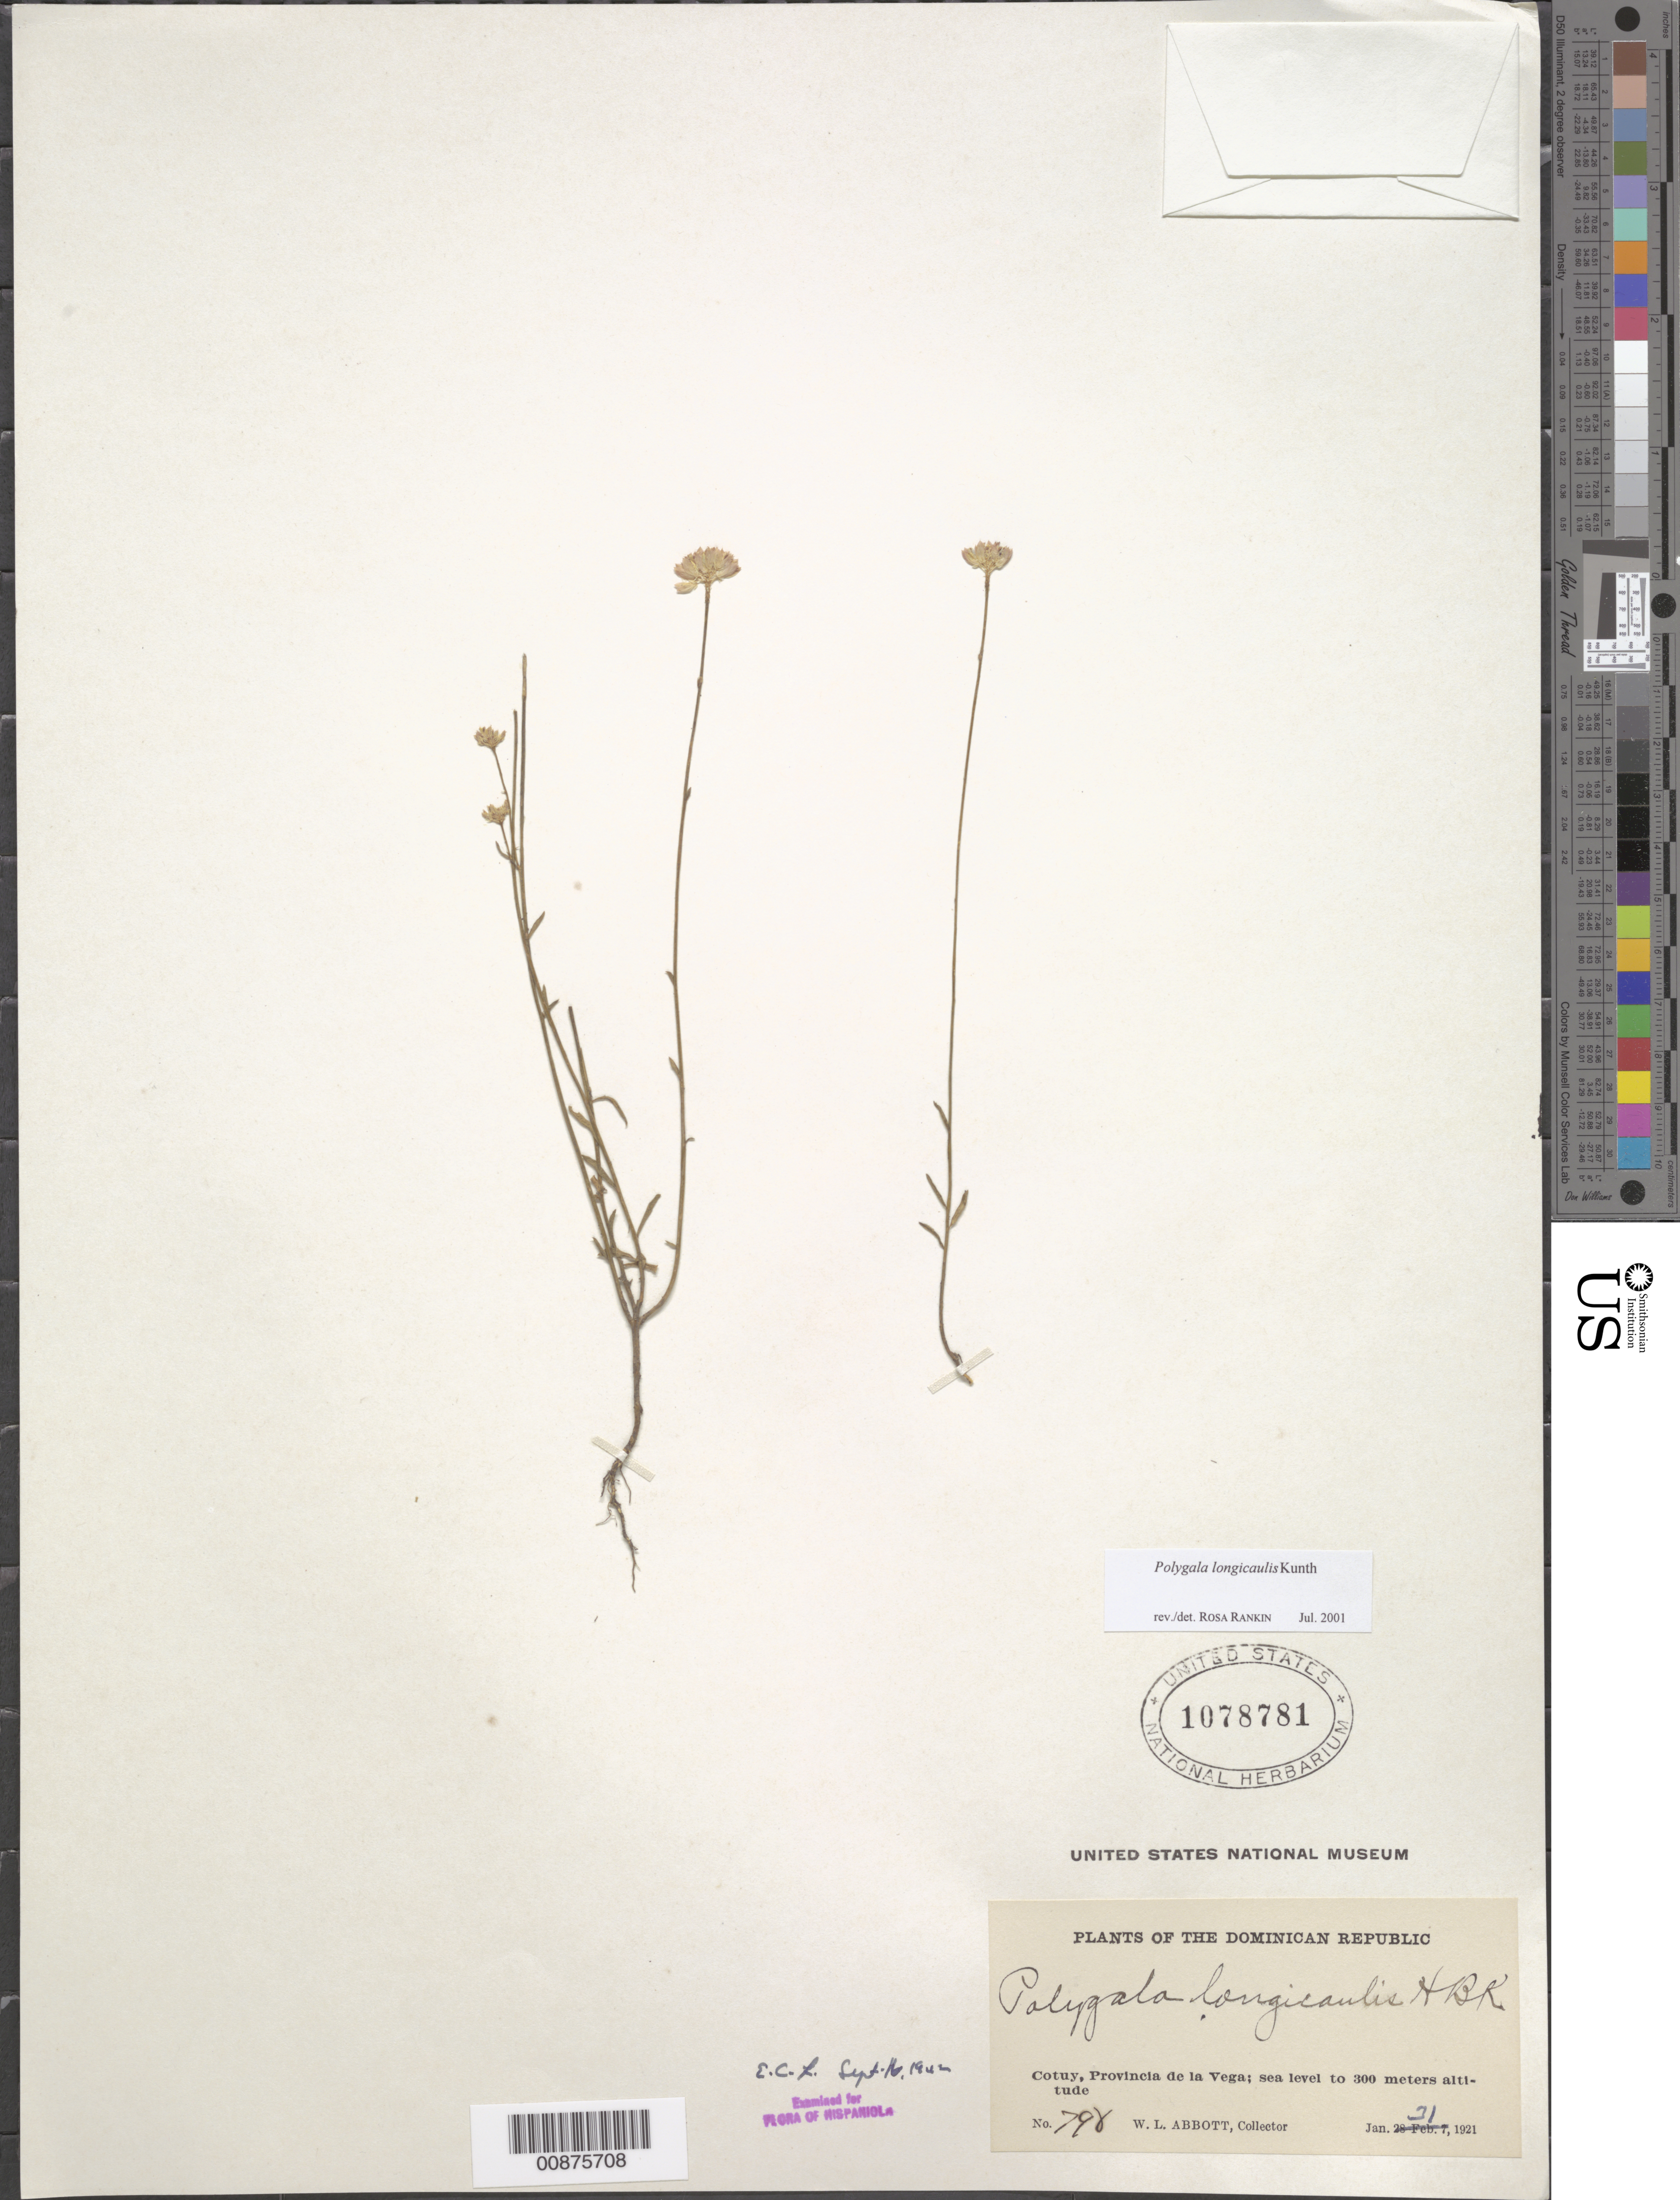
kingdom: Plantae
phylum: Tracheophyta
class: Magnoliopsida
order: Fabales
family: Polygalaceae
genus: Polygala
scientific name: Polygala longicaulis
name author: Kunth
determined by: Rankin Rodriguez, Rosa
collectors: W. L. Abbott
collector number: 798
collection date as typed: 31 Jan 1921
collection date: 1921-01-31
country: Dominican Republic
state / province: La Vega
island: Hispaniola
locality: Cotuy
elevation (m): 0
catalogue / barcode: US 1078781